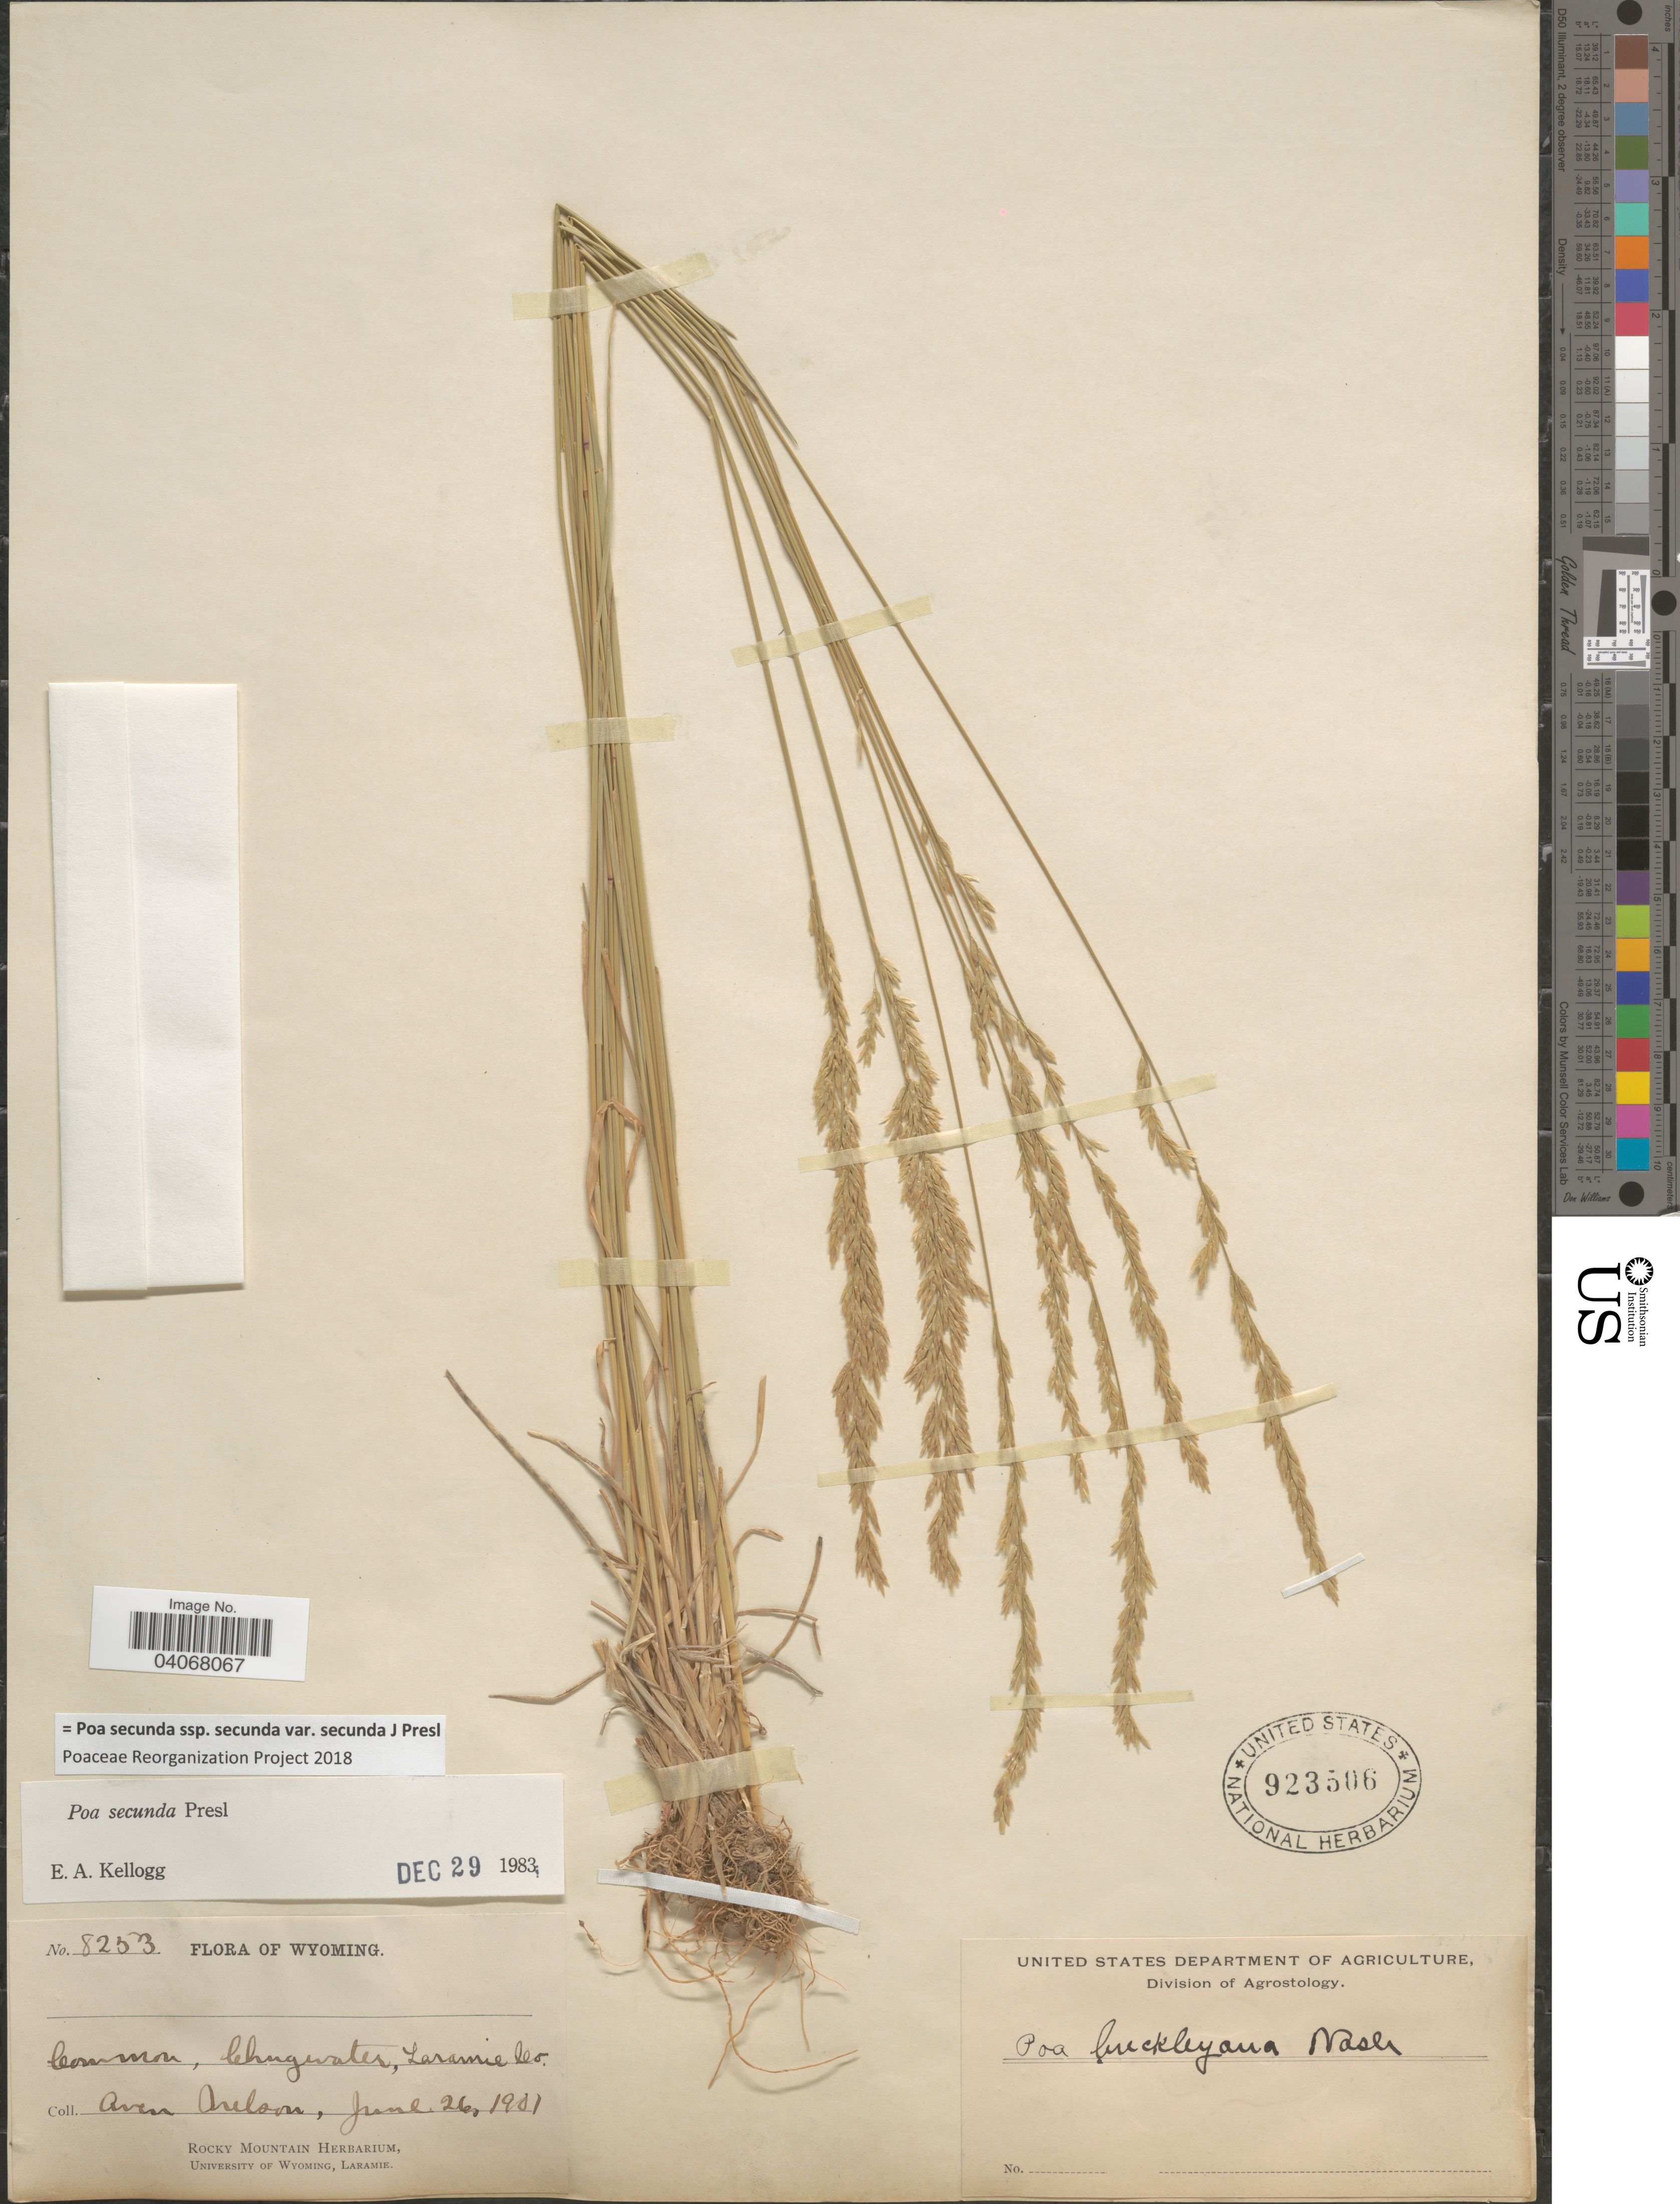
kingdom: Plantae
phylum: Tracheophyta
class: Liliopsida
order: Poales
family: Poaceae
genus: Poa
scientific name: Poa secunda subsp. secunda var. secunda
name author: J. Presl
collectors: A. Nelson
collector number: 8253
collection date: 1901-06-26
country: United States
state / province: Wyoming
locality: Common, Chugwater, Laramie Co.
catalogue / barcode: US 923506